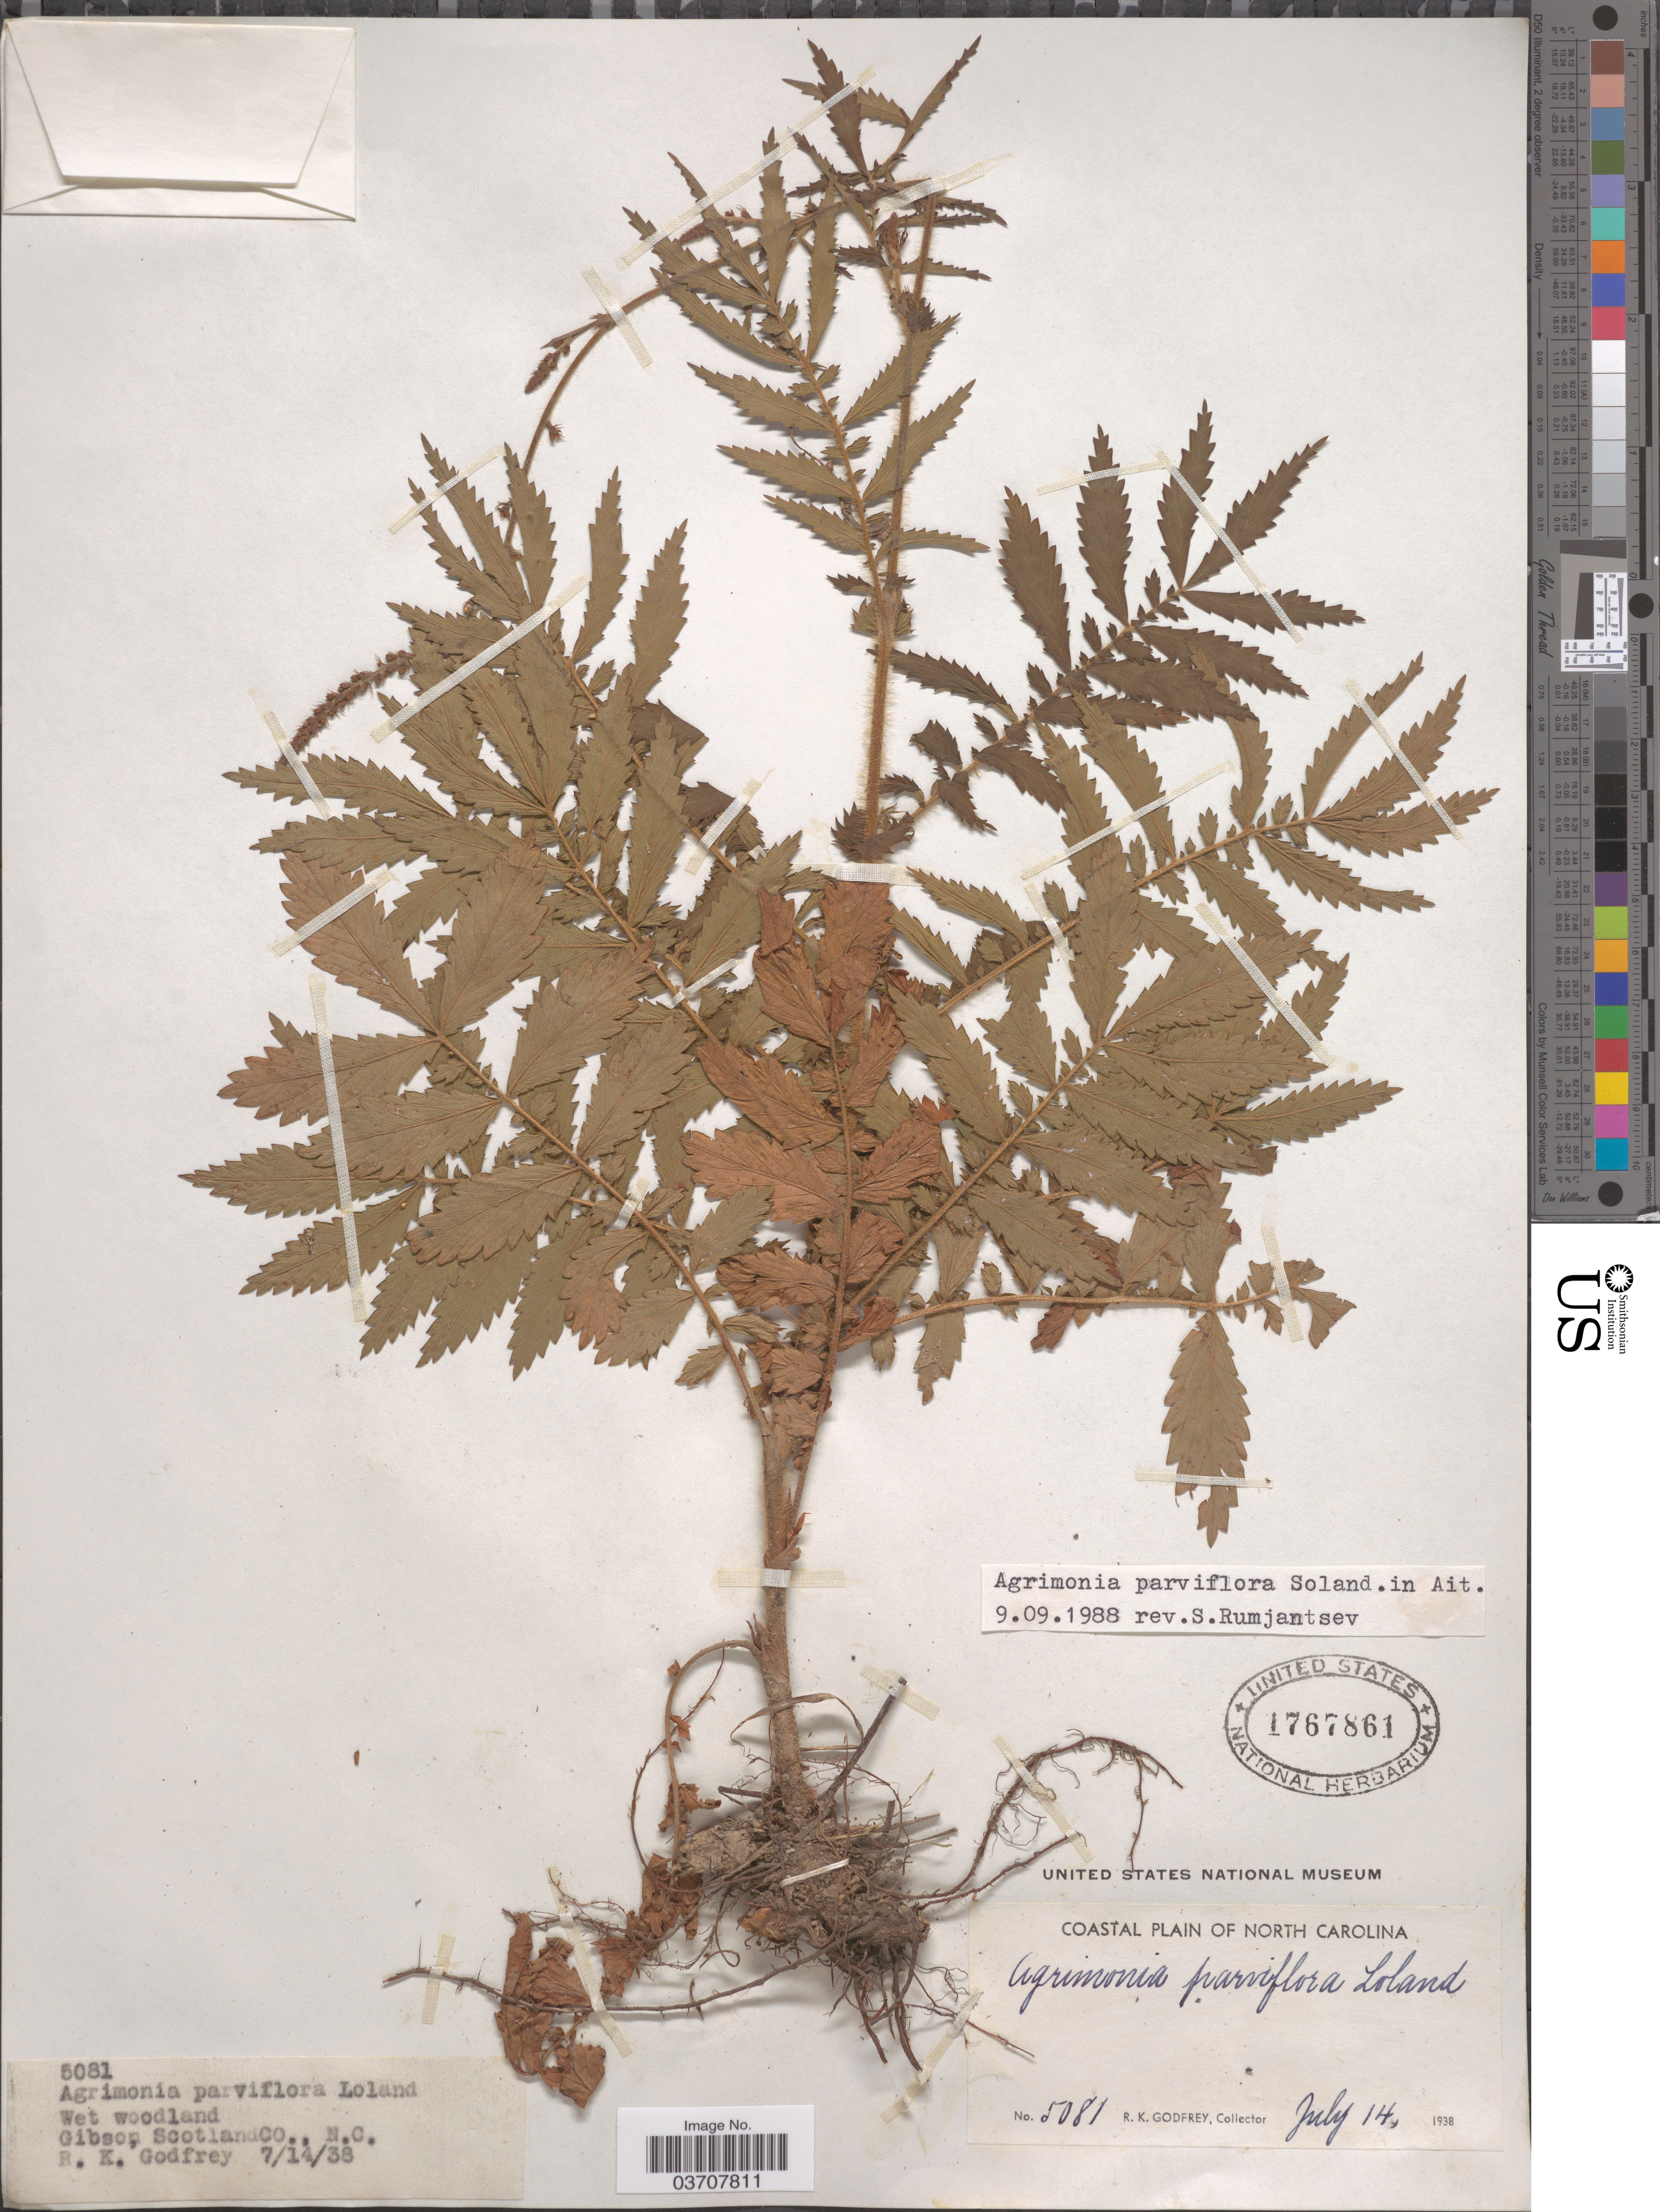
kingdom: Plantae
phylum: Tracheophyta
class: Magnoliopsida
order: Rosales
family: Rosaceae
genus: Agrimonia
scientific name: Agrimonia parviflora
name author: Aiton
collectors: R. K. Godfrey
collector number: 5081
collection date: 1938-07-14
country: United States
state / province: North Carolina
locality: Coastal Plain of North Carolina. Gibson Scotland Co.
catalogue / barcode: US 1767861